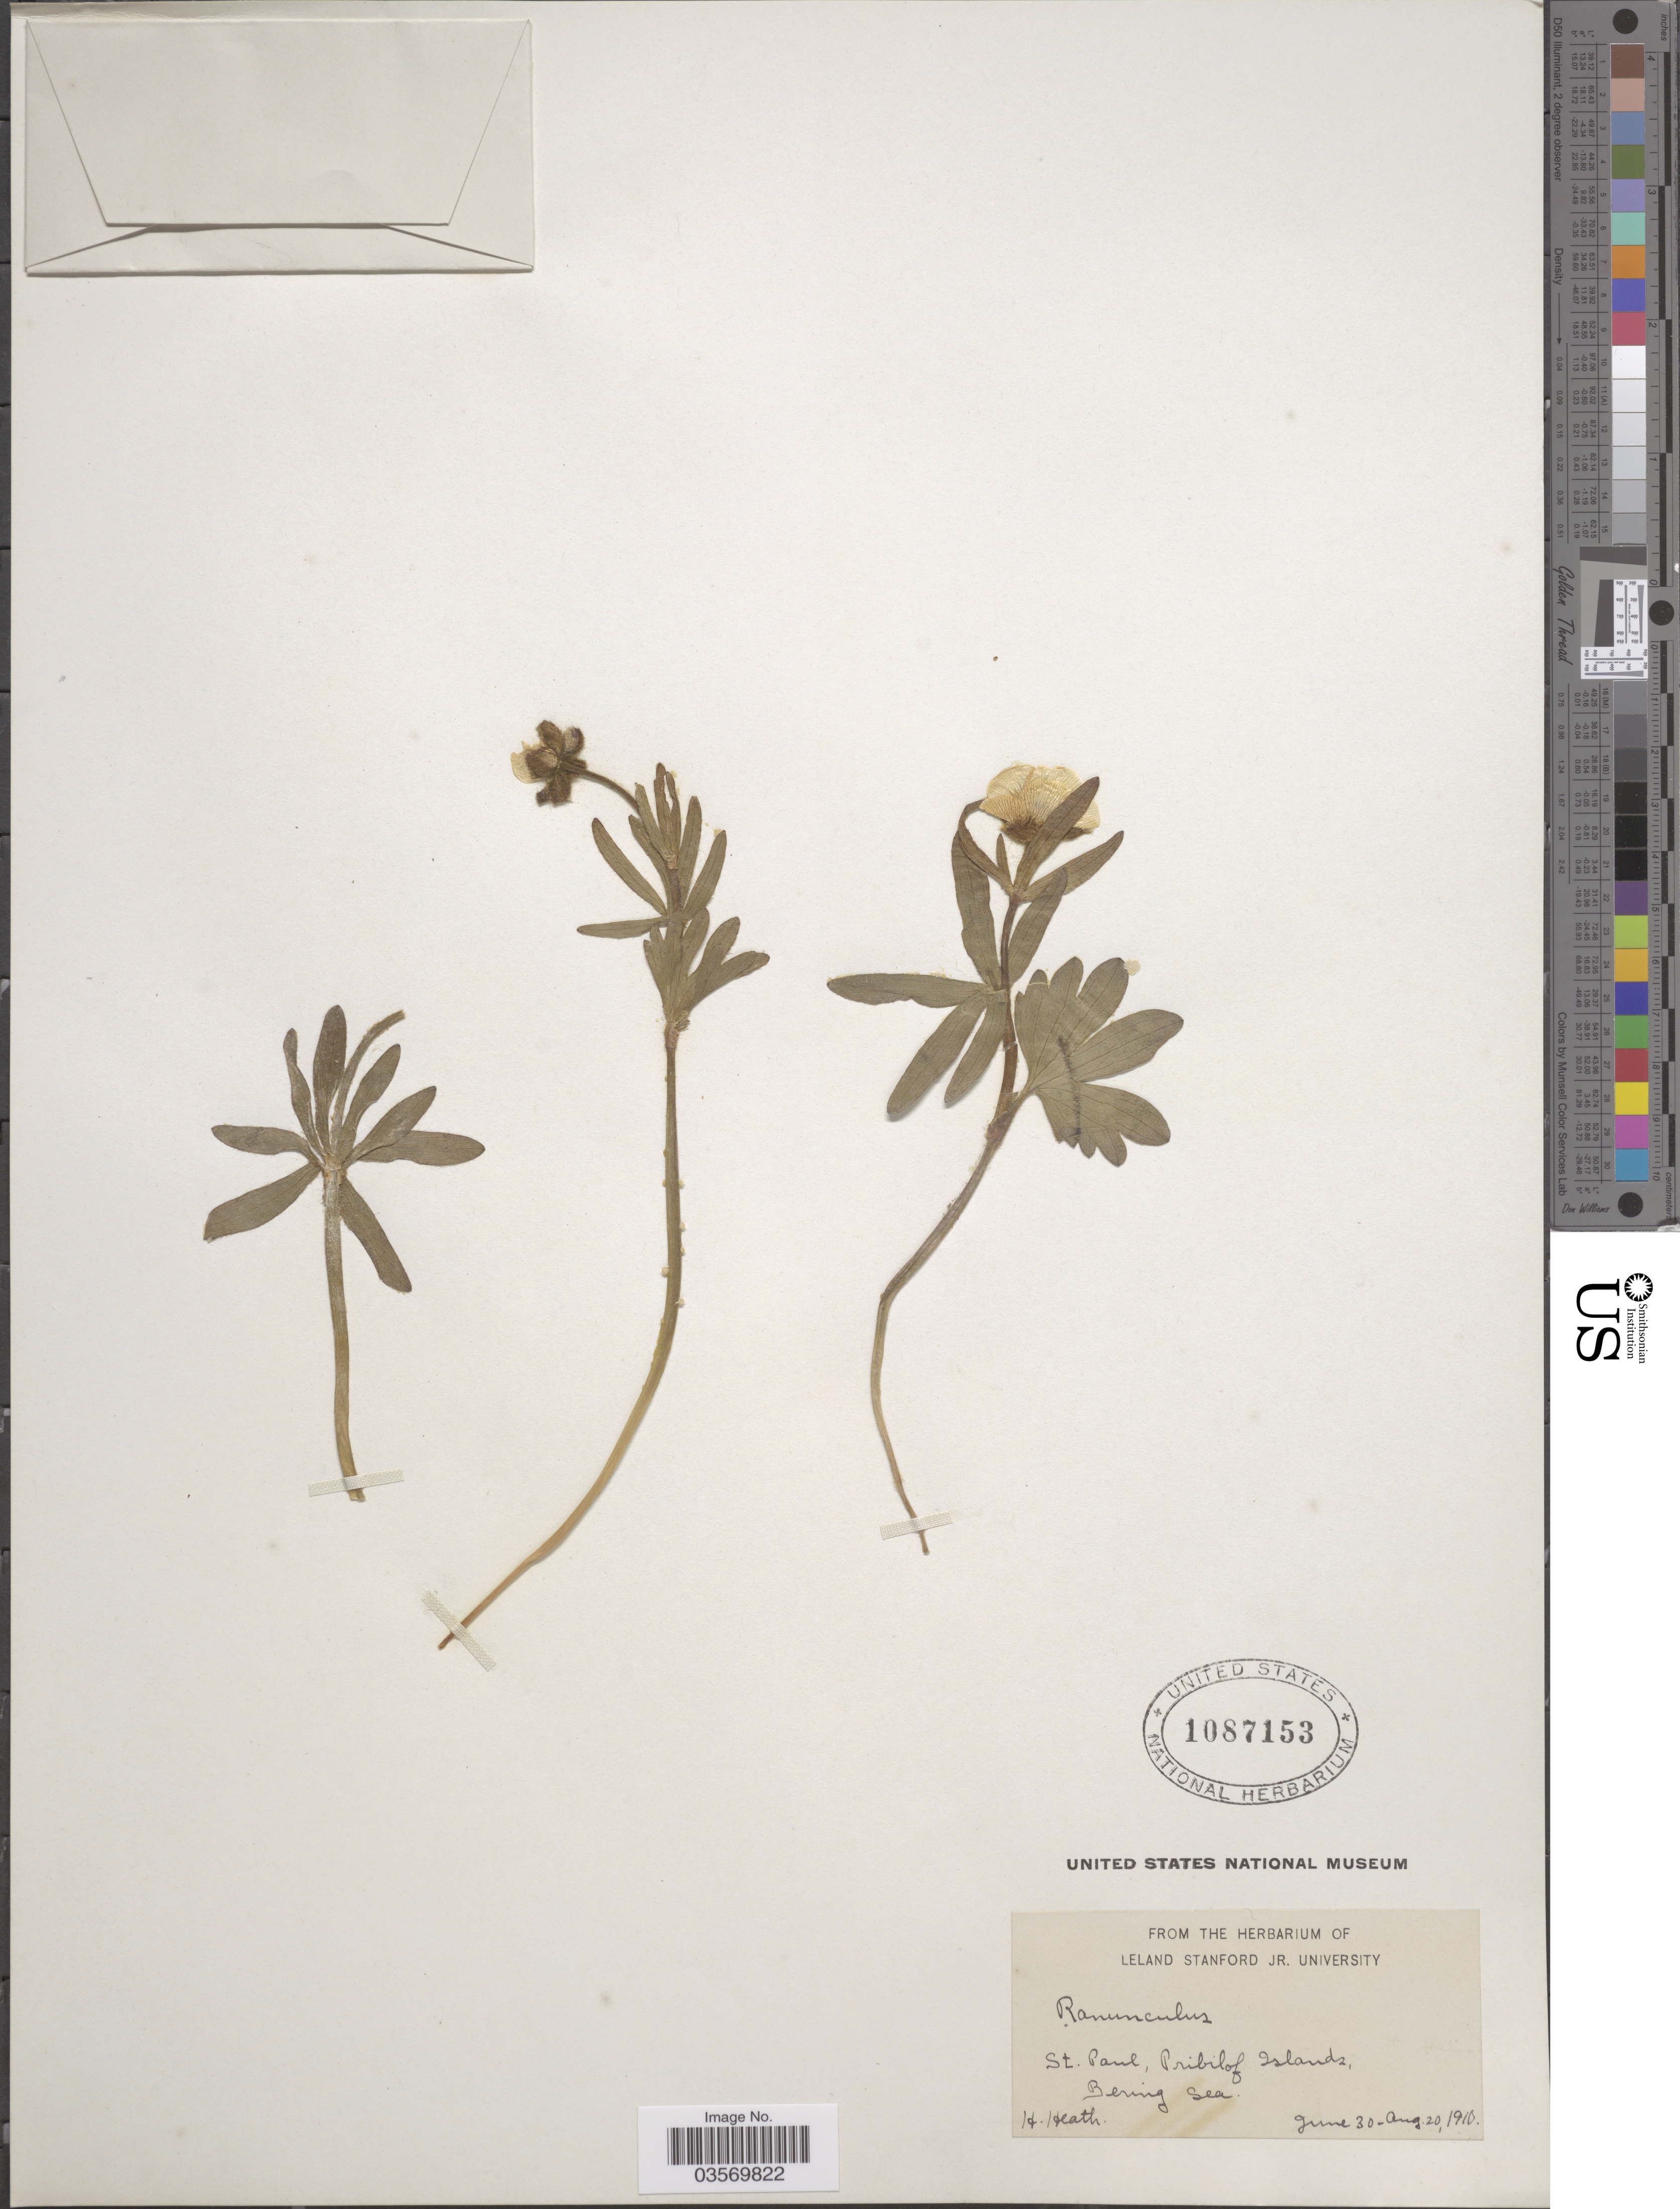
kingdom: Plantae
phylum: Tracheophyta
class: Magnoliopsida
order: Ranunculales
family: Ranunculaceae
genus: Ranunculus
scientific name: Ranunculus sulphureus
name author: Sol.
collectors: H. Heath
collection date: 1910-06-30/1910-08-20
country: United States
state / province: Alaska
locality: St. Paul, Pribilof islands, Bering Sea.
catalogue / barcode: US 1087153